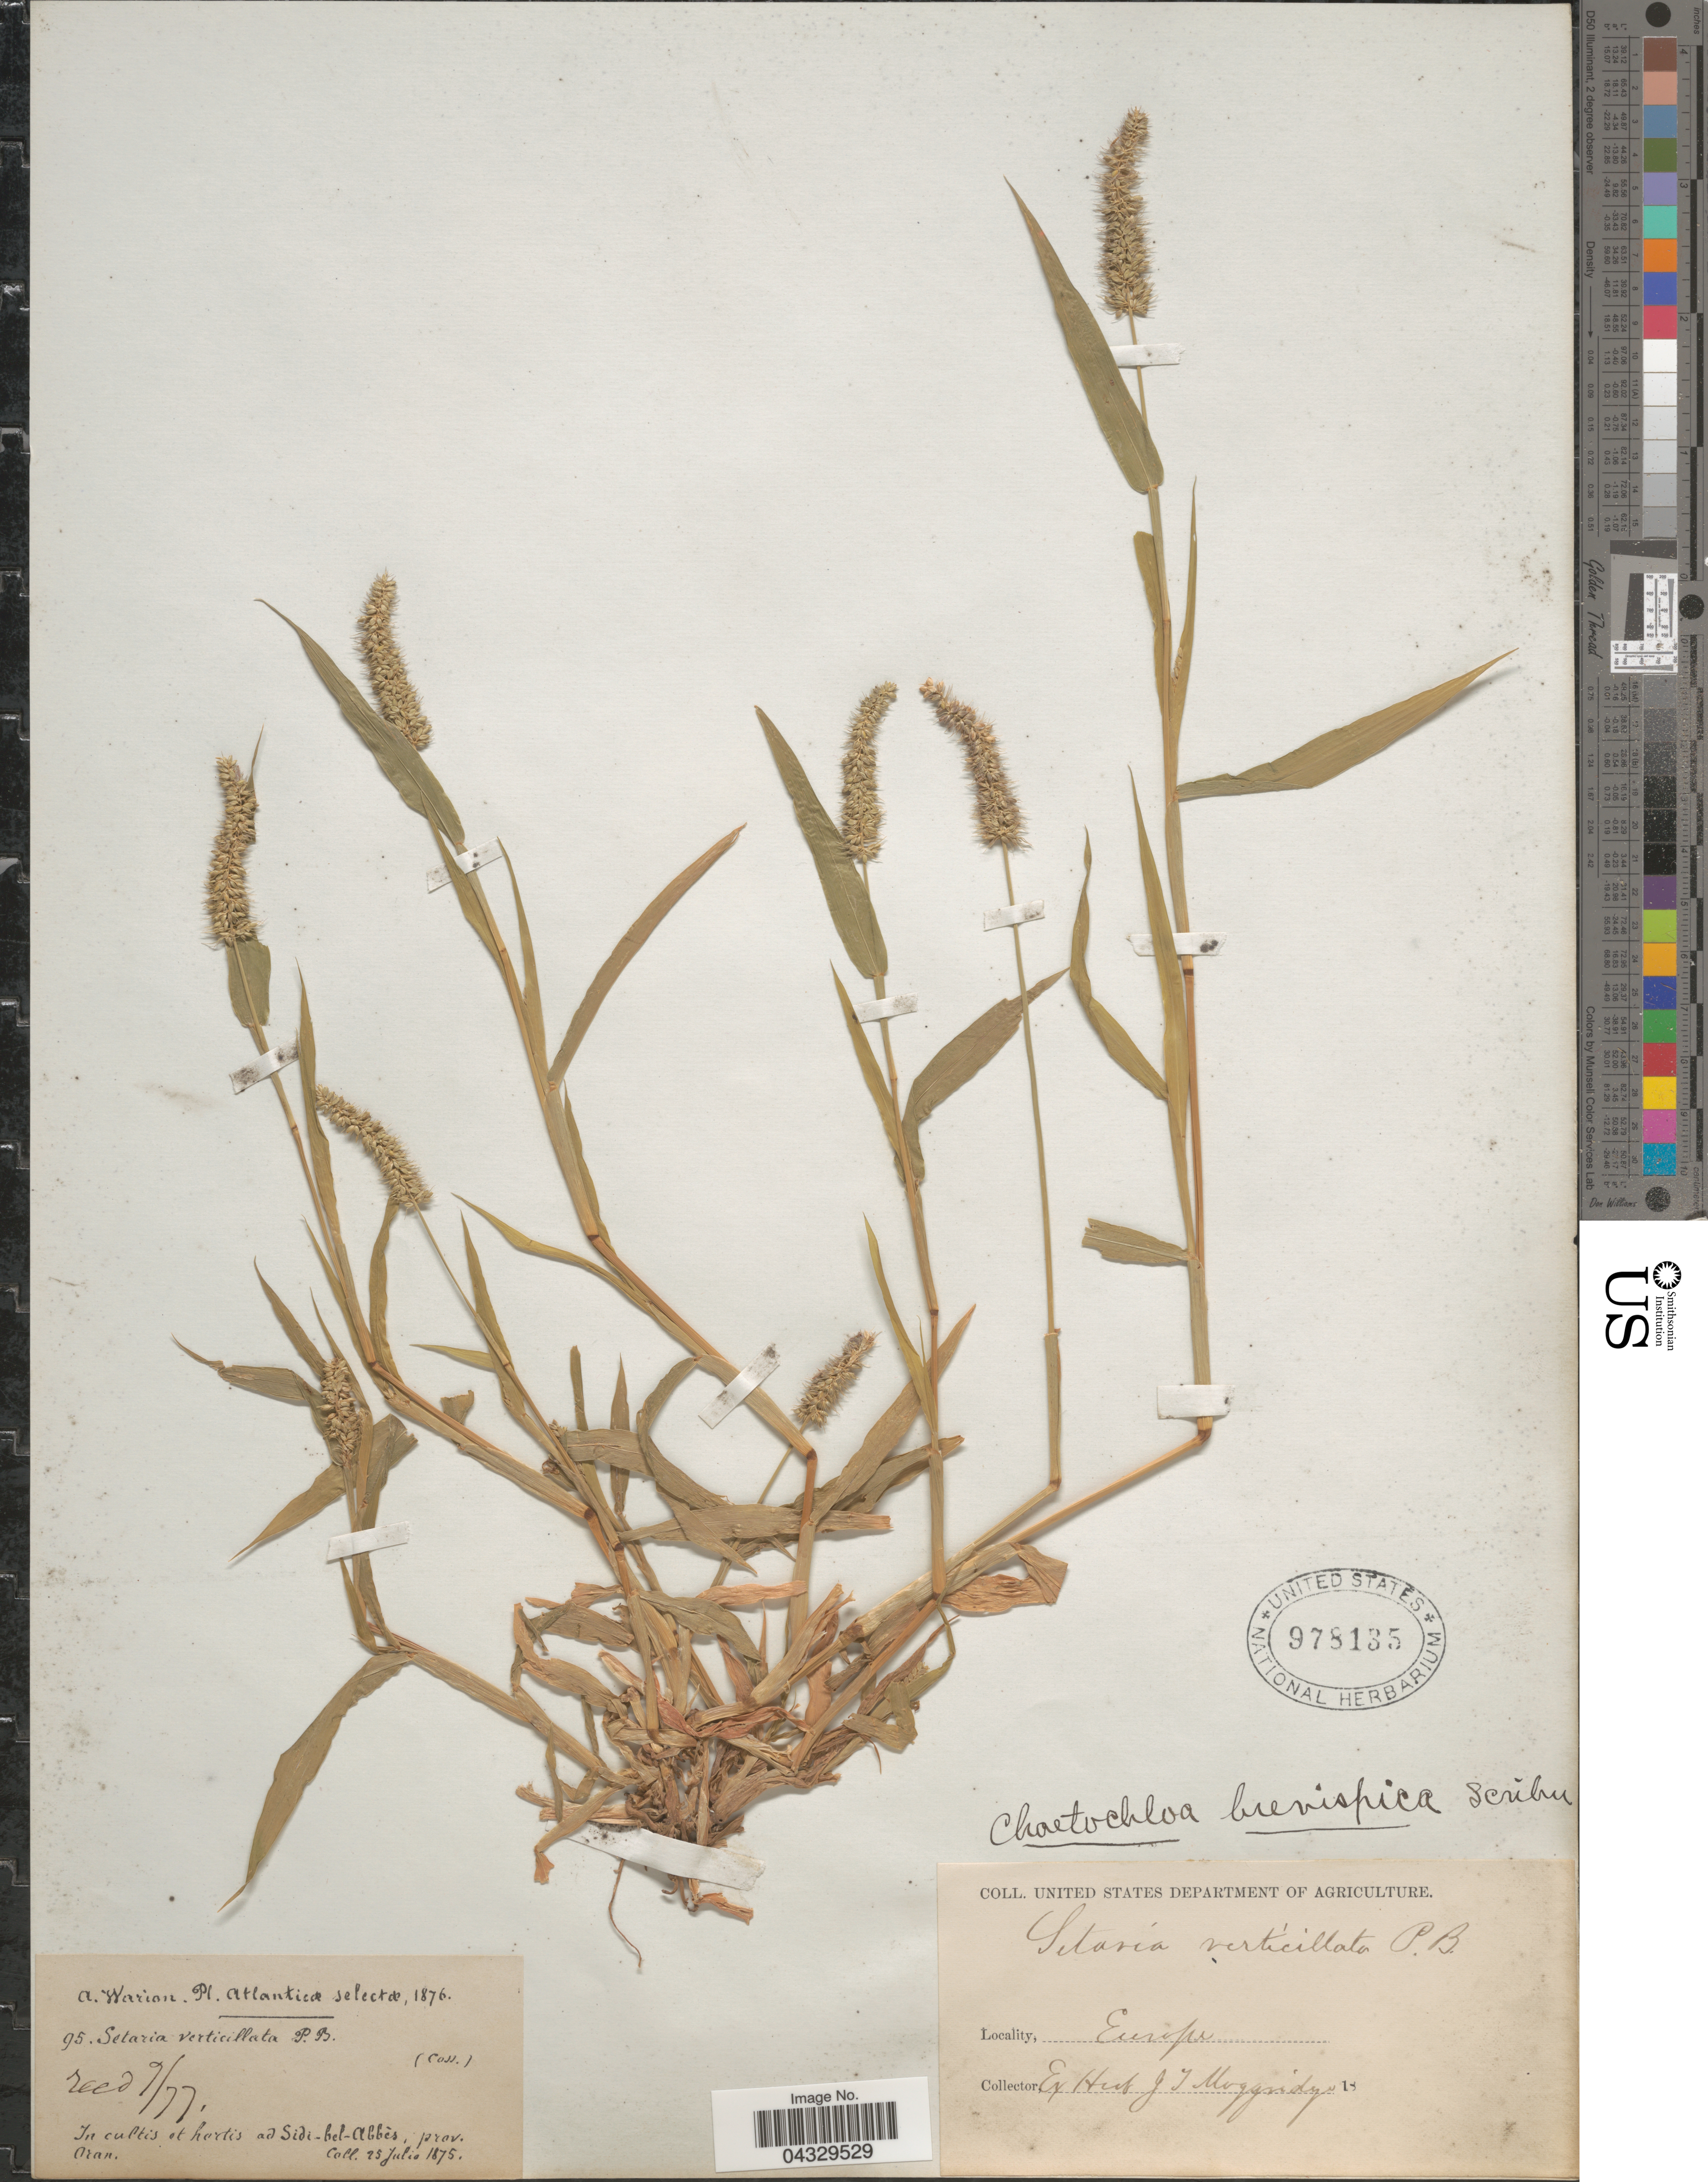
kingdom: Plantae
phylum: Tracheophyta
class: Liliopsida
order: Poales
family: Poaceae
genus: Setaria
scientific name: Setaria verticillata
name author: (L.) P. Beauv.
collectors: A. Warion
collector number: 95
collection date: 1875-07-25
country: Algeria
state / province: Oran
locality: Atlanticæ selectæ. In cultis et hortis ad Sidi-bel-Abbès.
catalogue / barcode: US 978135